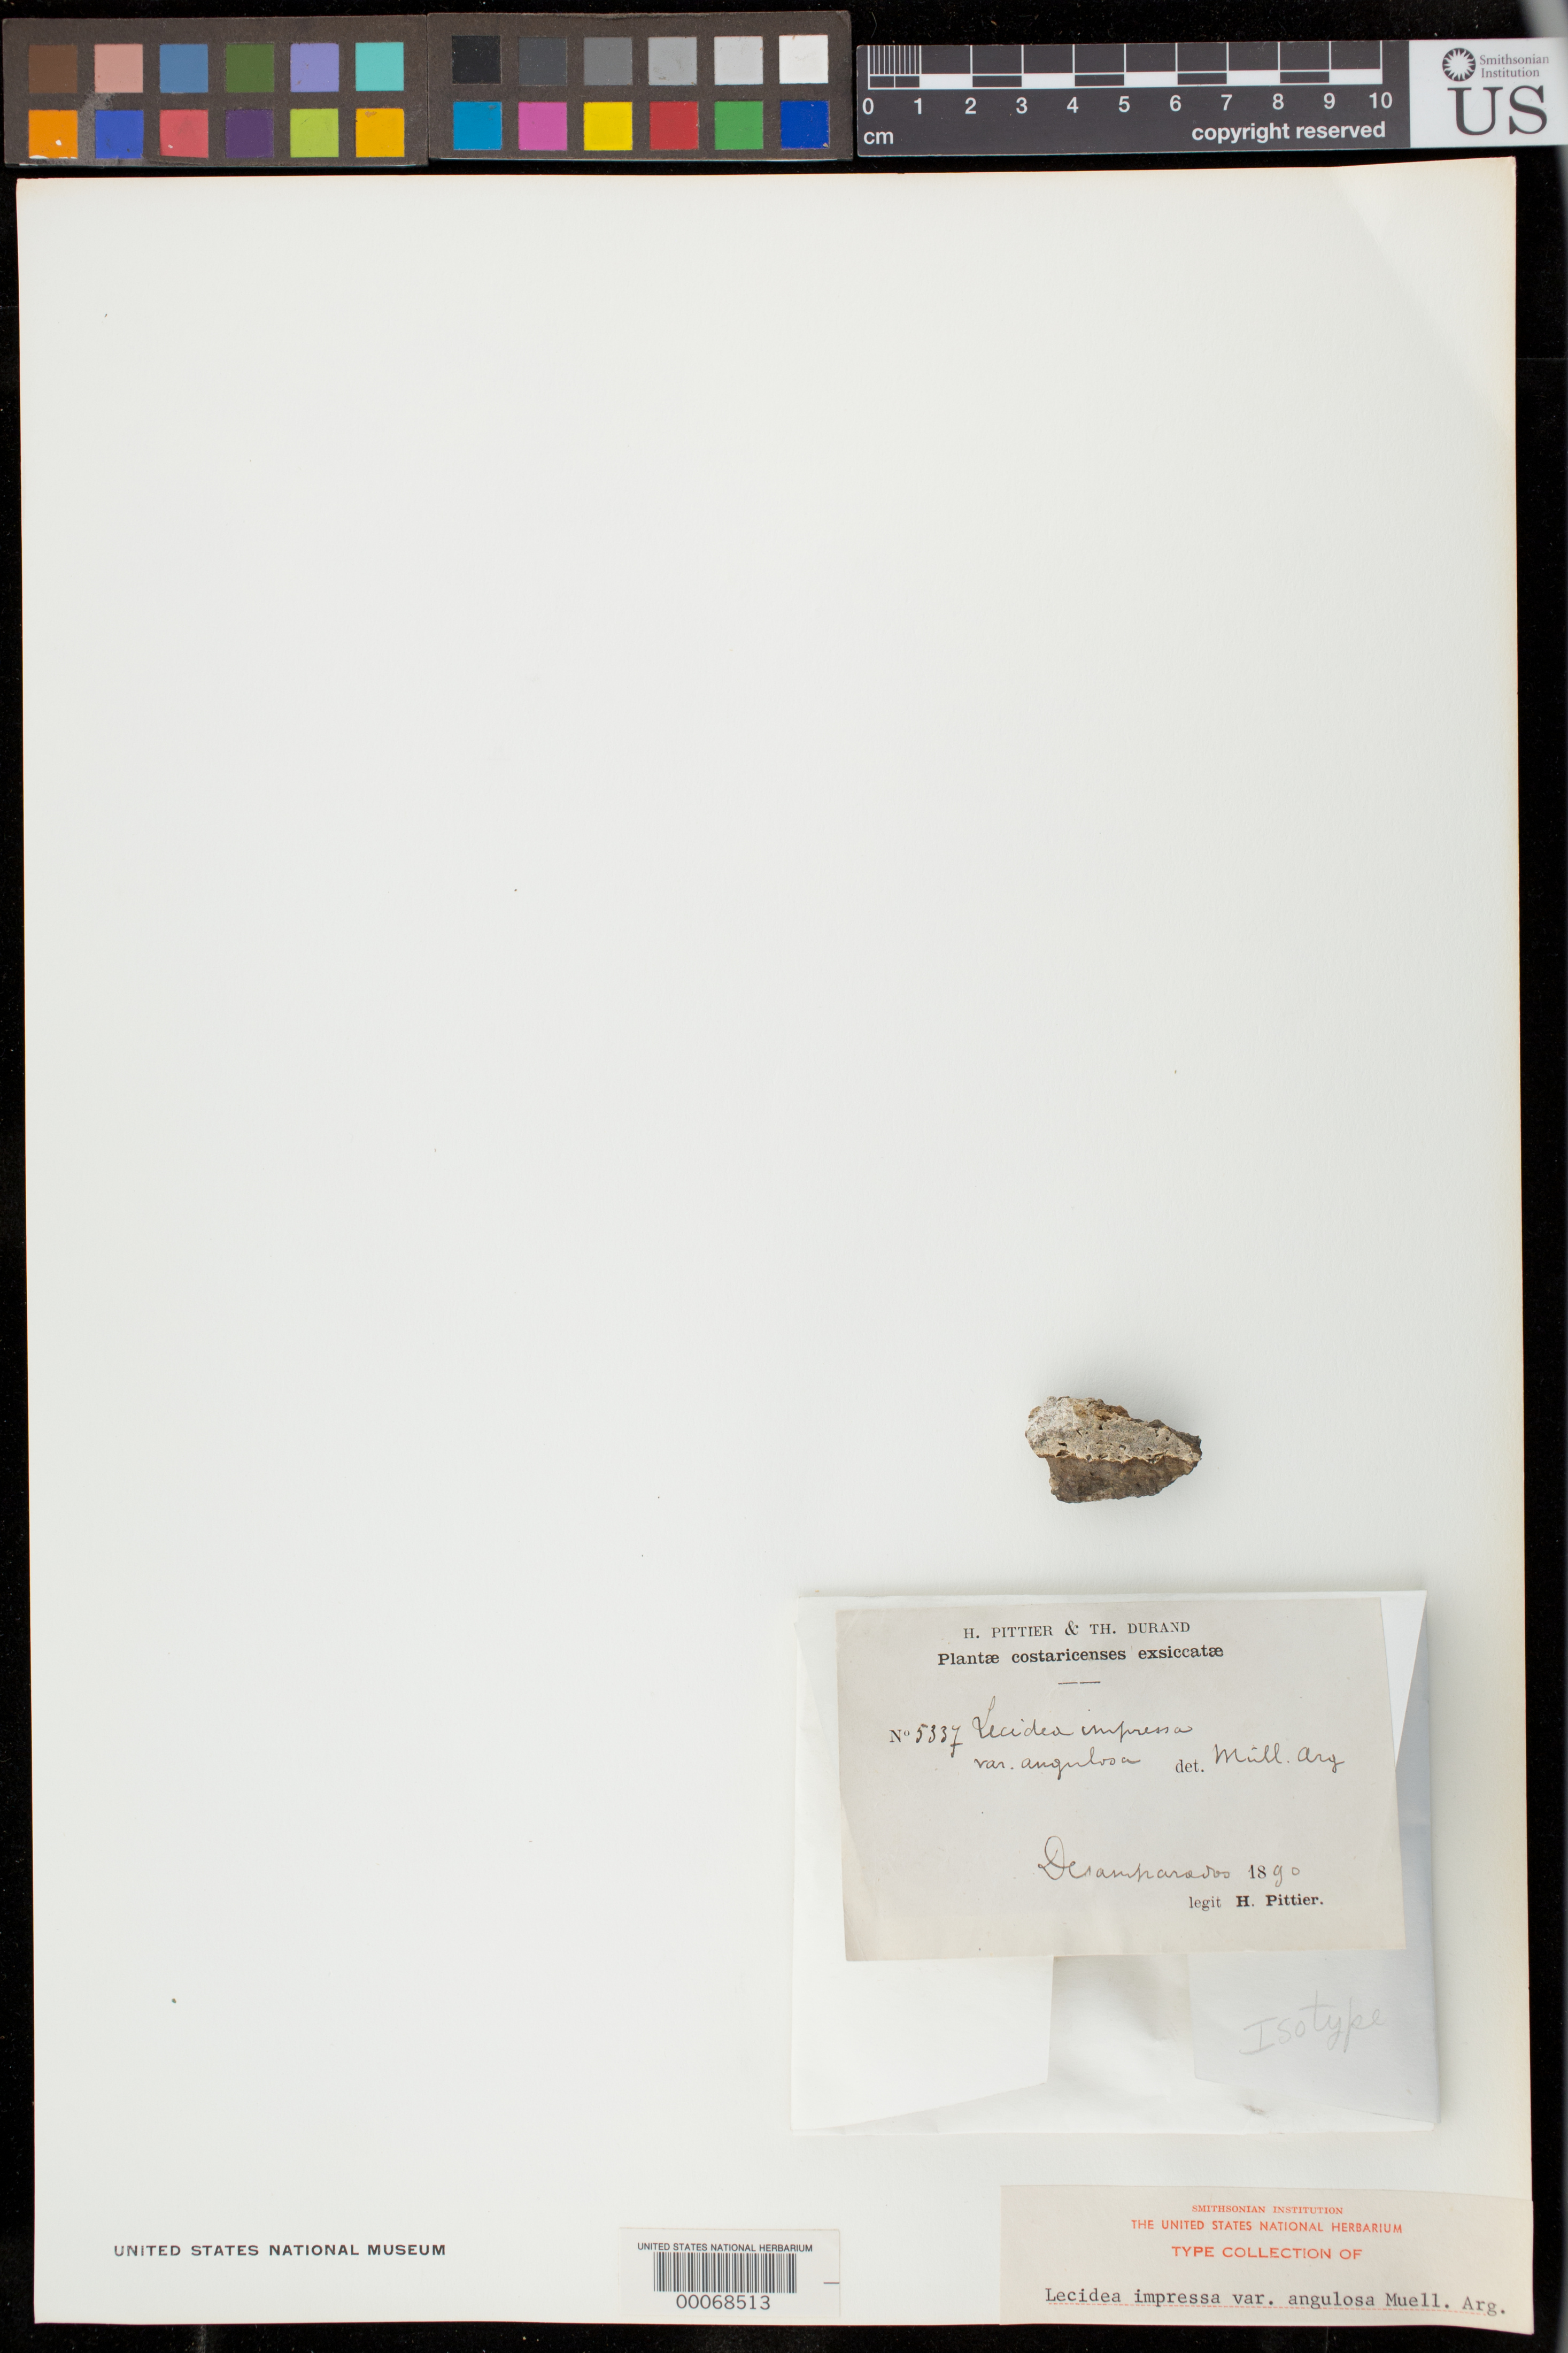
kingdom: Fungi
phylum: Ascomycota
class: Lecanoromycetes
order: Lecideales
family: Lecideaceae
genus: Lecidea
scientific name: Lecidea impressa var. angulosa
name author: Müll. Arg.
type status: Isotype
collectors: H. F. Pittier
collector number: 5337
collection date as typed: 1890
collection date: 1890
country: Costa Rica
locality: Desamparados